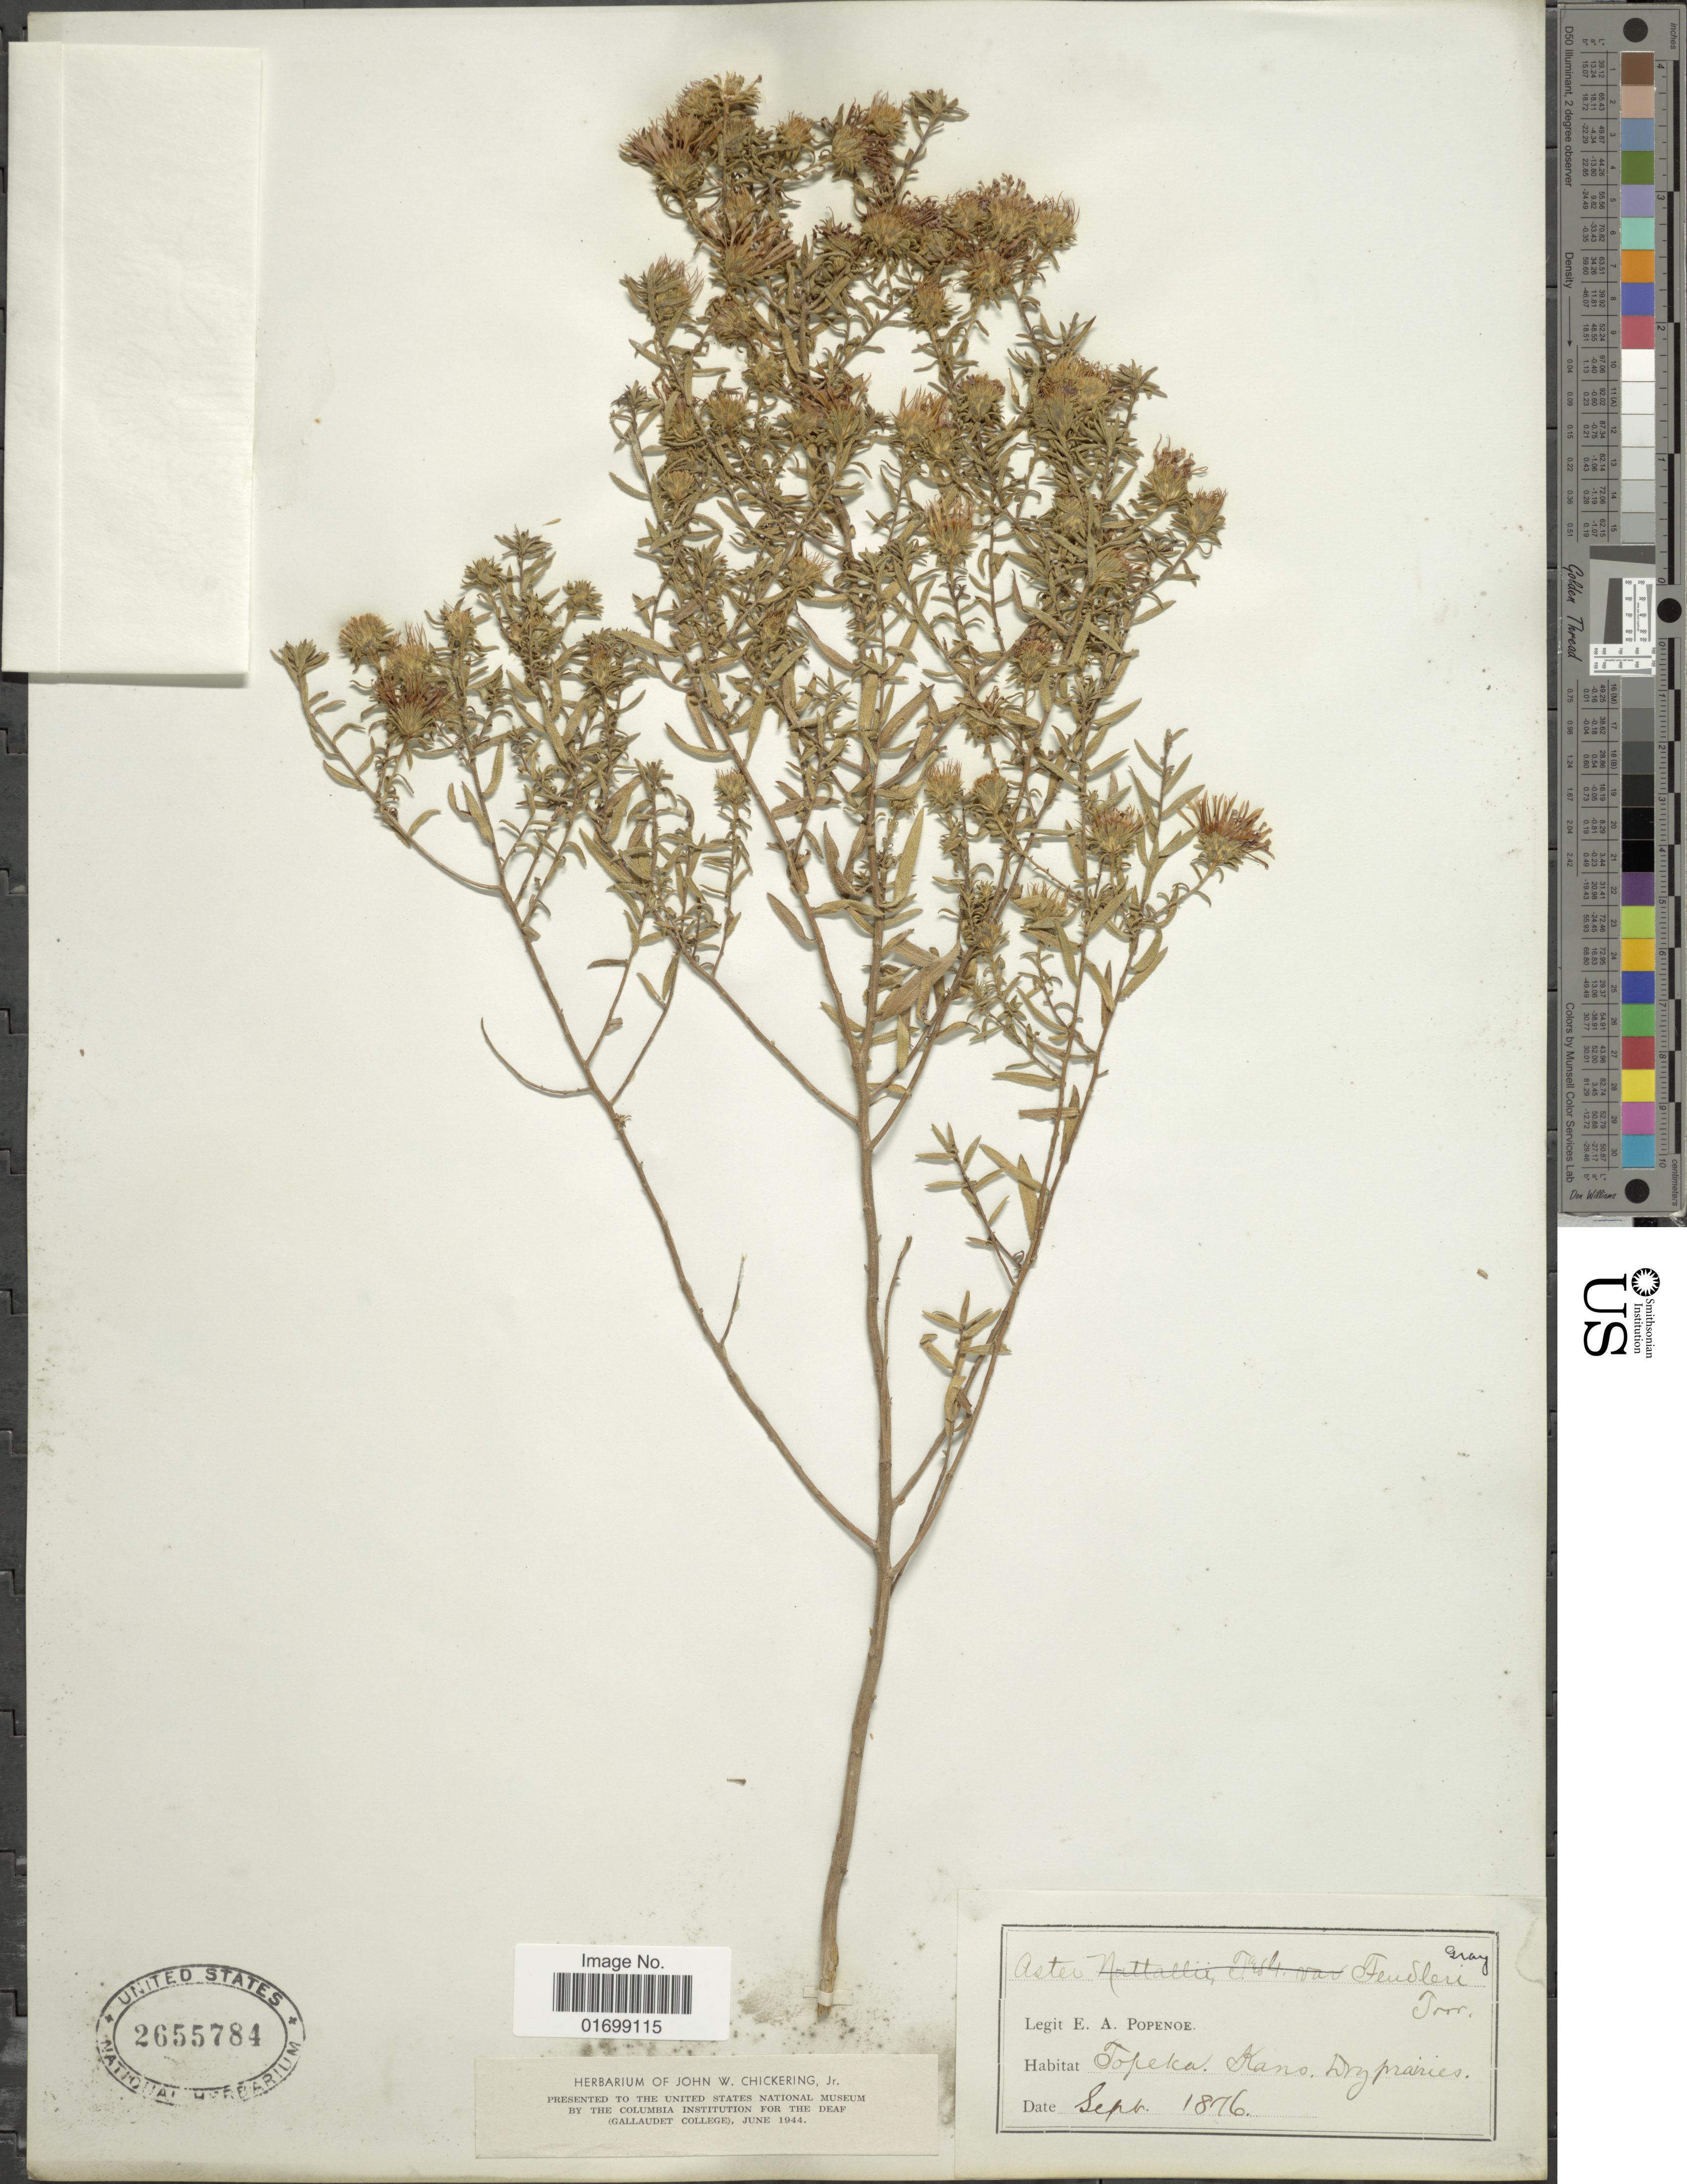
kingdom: Plantae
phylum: Tracheophyta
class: Magnoliopsida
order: Asterales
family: Asteraceae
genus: Symphyotrichum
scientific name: Symphyotrichum fendleri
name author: (A. Gray) G.L. Nesom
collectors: E. A. Popenoe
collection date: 1876-09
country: United States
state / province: Kansas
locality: Topeka, dry prairies.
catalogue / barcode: US 2655784